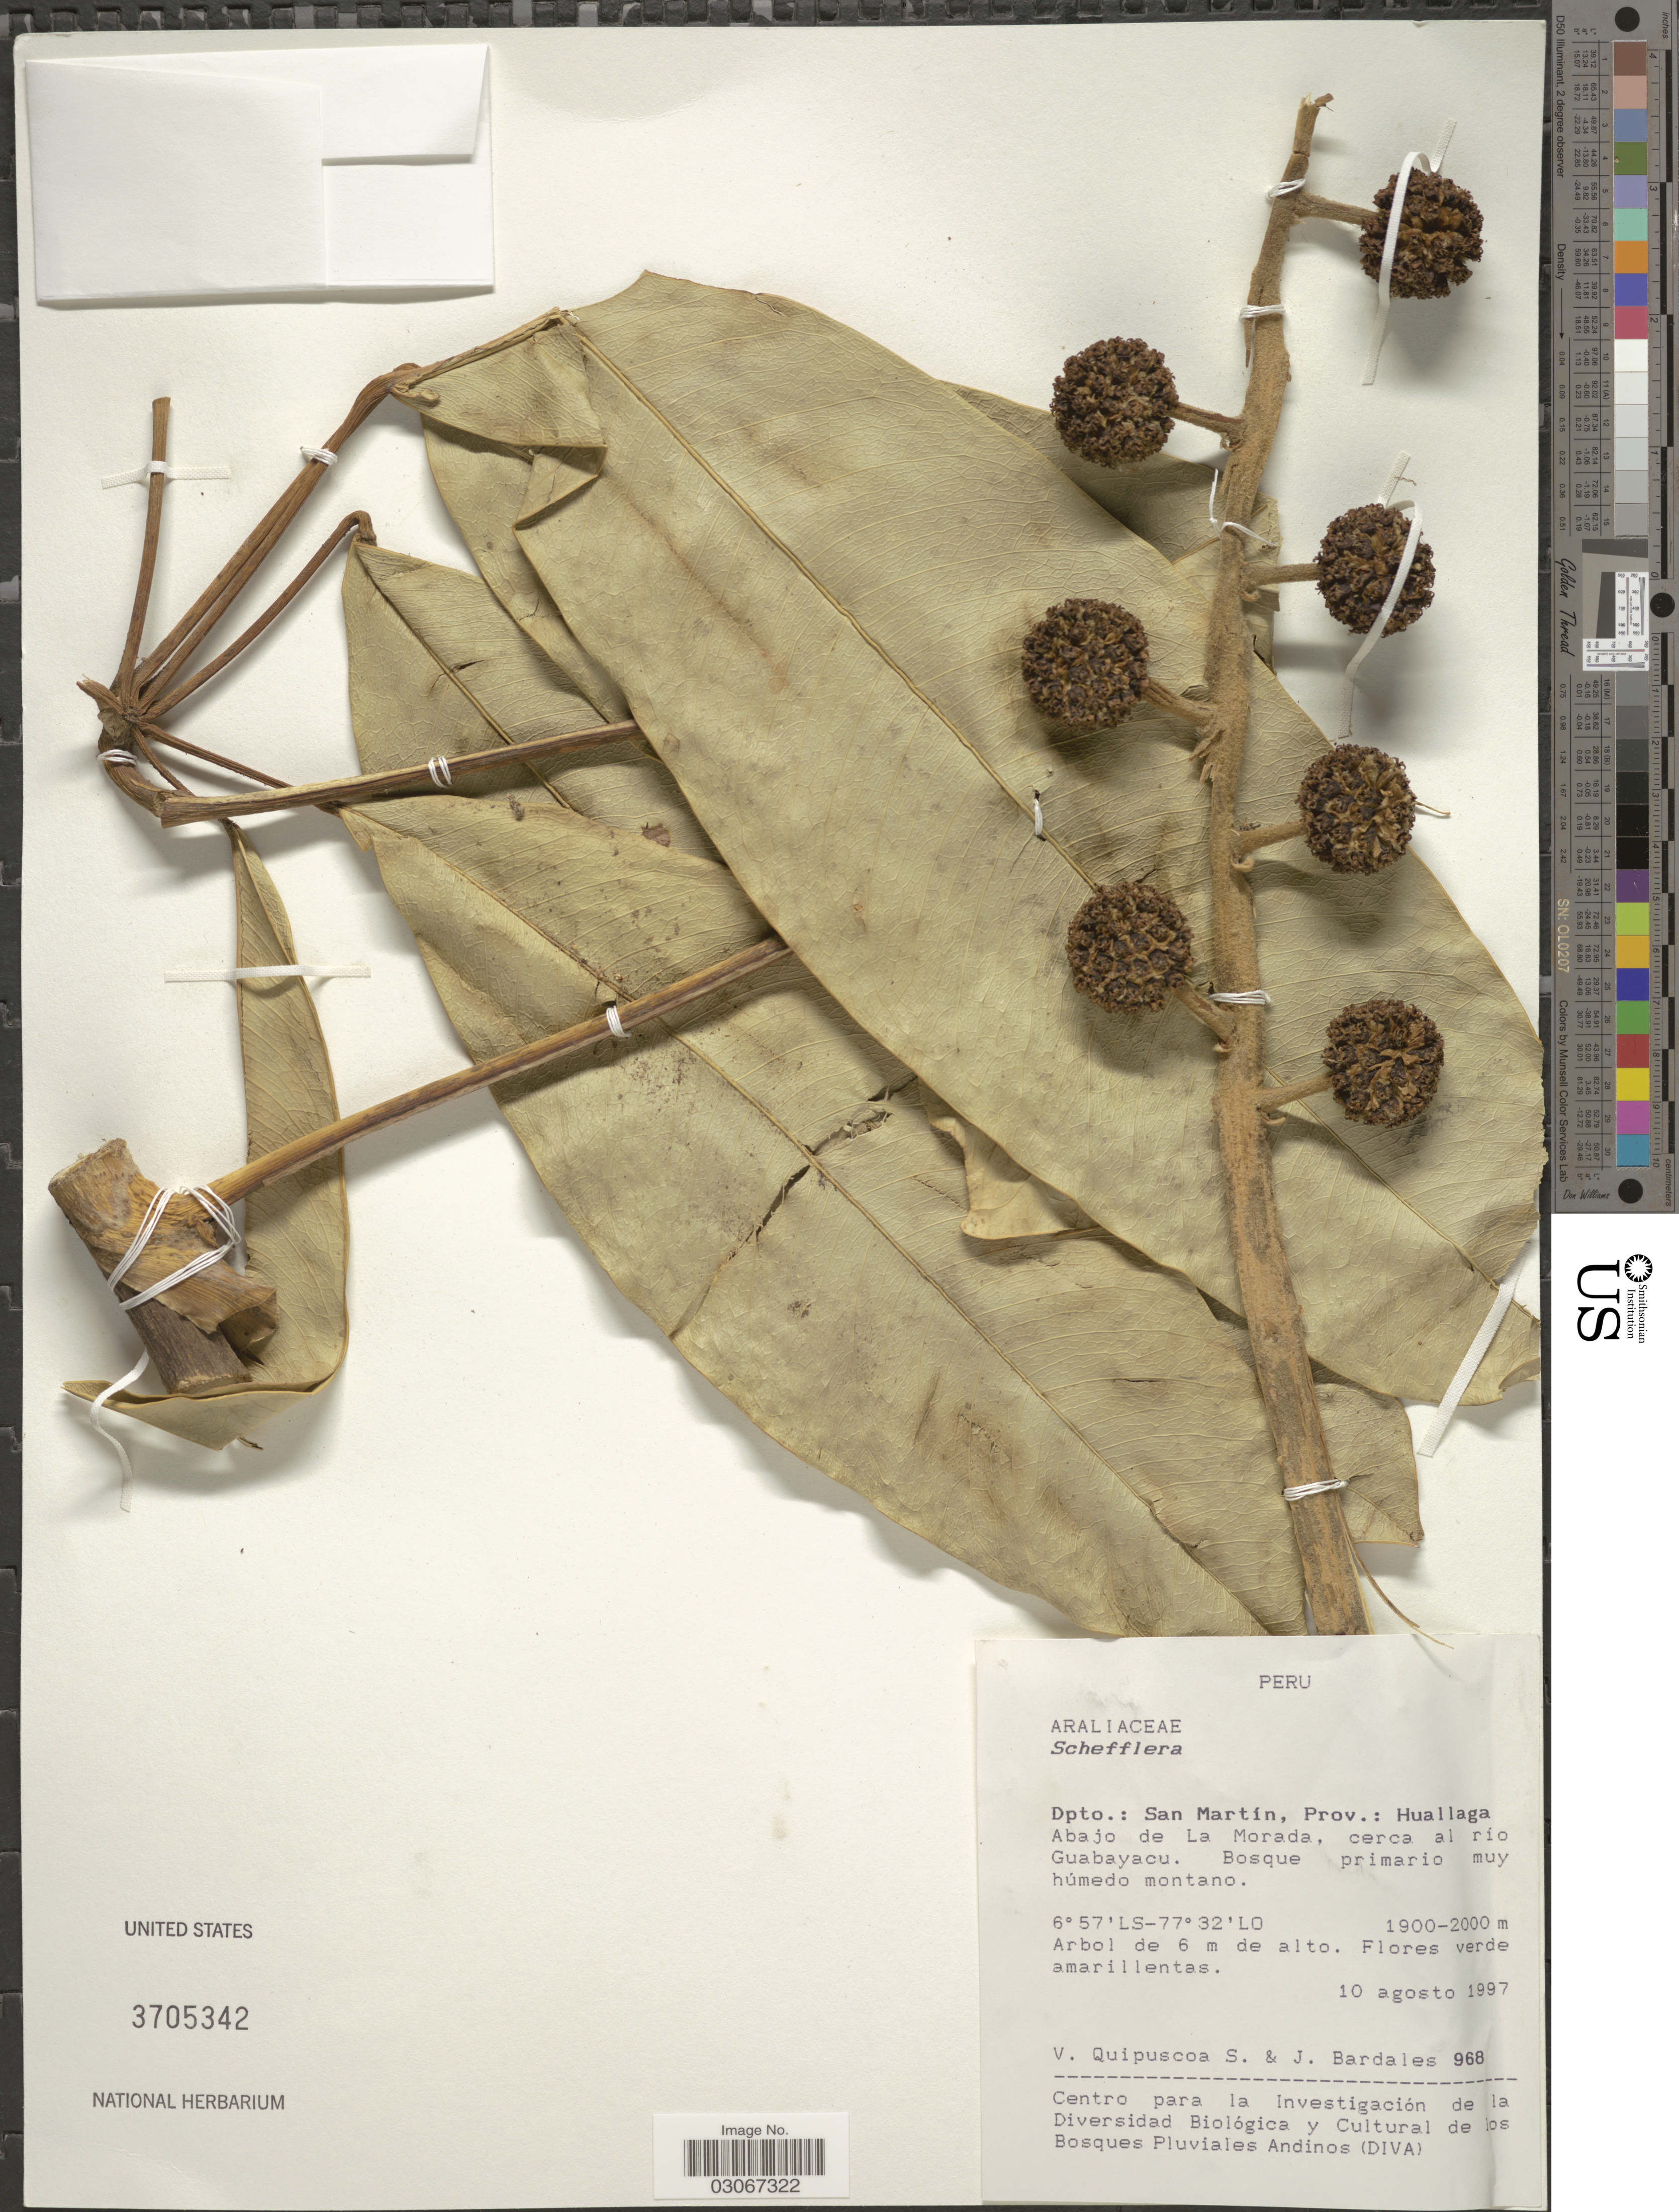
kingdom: Plantae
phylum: Tracheophyta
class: Magnoliopsida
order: Apiales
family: Araliaceae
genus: Schefflera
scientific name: Schefflera sp.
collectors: V. Quipuscoa S. & J. Bardales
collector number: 968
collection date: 1997-08-10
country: Peru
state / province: San Martín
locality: Dpto. San Martín, Prov.: Huallaga, Abajo de La Morada, cerca al río Guabayacu.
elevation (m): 1900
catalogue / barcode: US 3705342